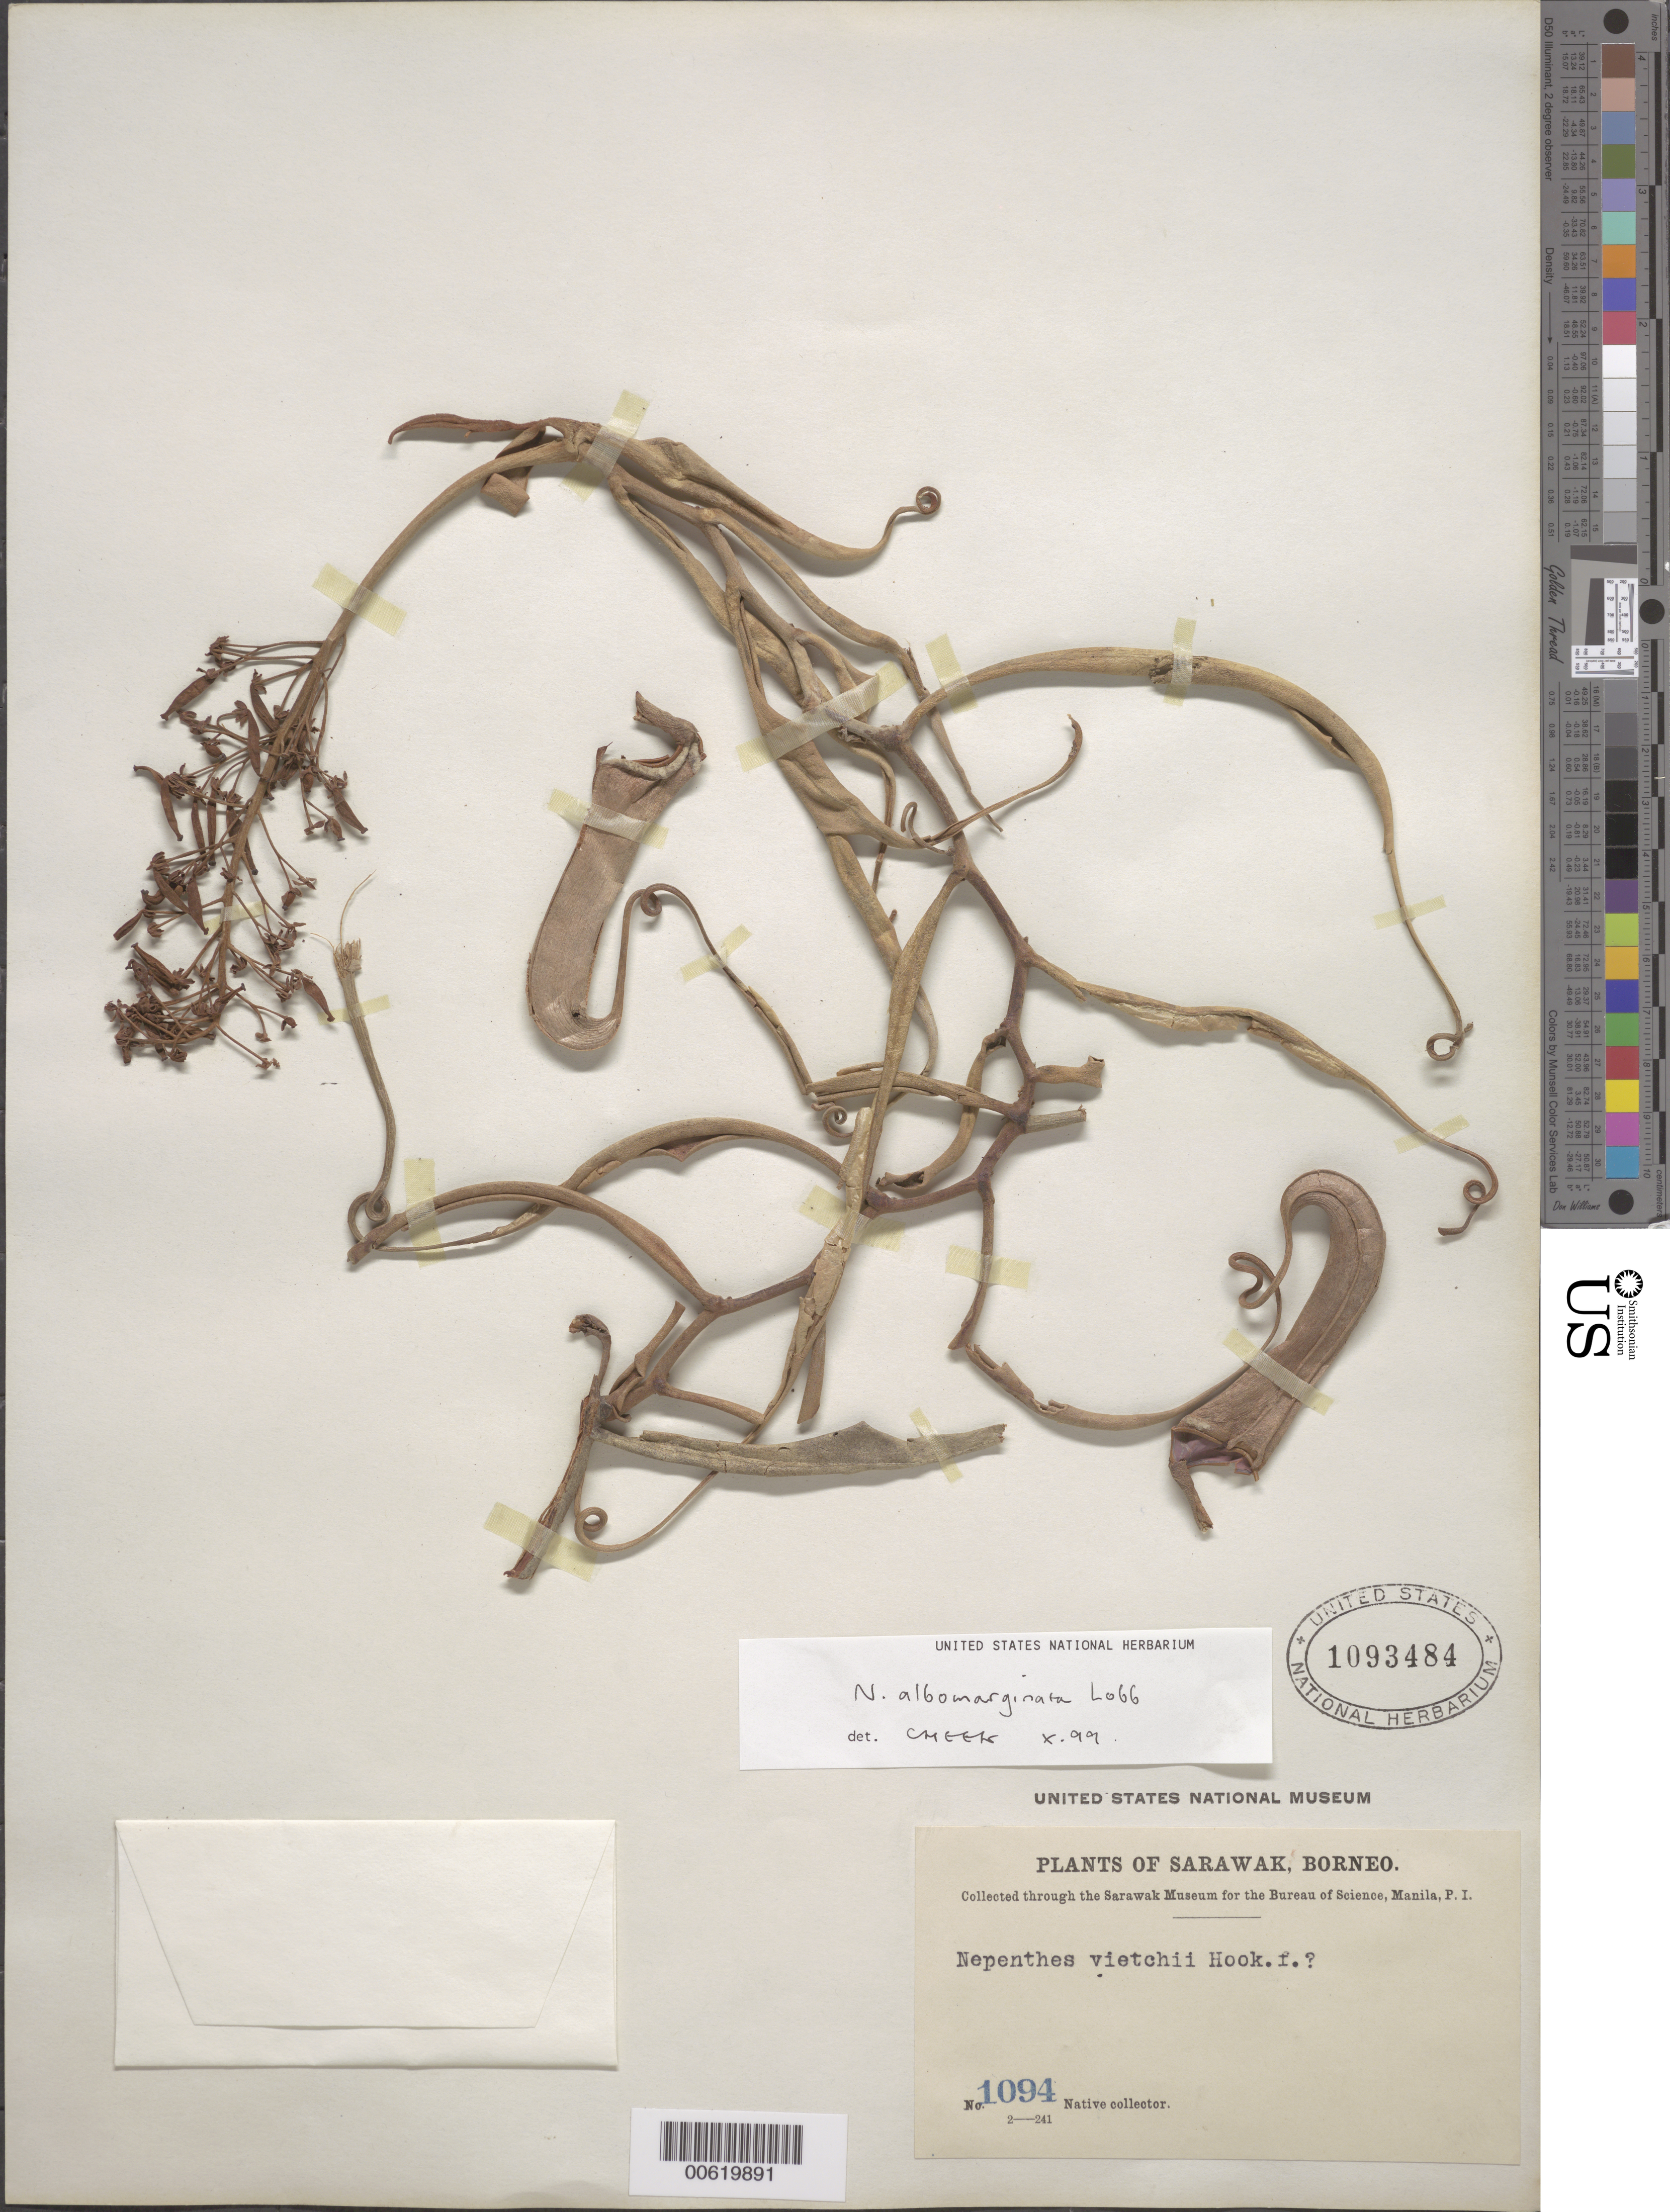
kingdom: Plantae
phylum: Tracheophyta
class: Magnoliopsida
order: Caryophyllales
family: Nepenthaceae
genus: Nepenthes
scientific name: Nepenthes albomarginata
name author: T. Lobb ex Lindl.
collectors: Native collector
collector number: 1094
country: Malaysia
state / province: Sarawak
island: Borneo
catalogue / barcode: US 1093484